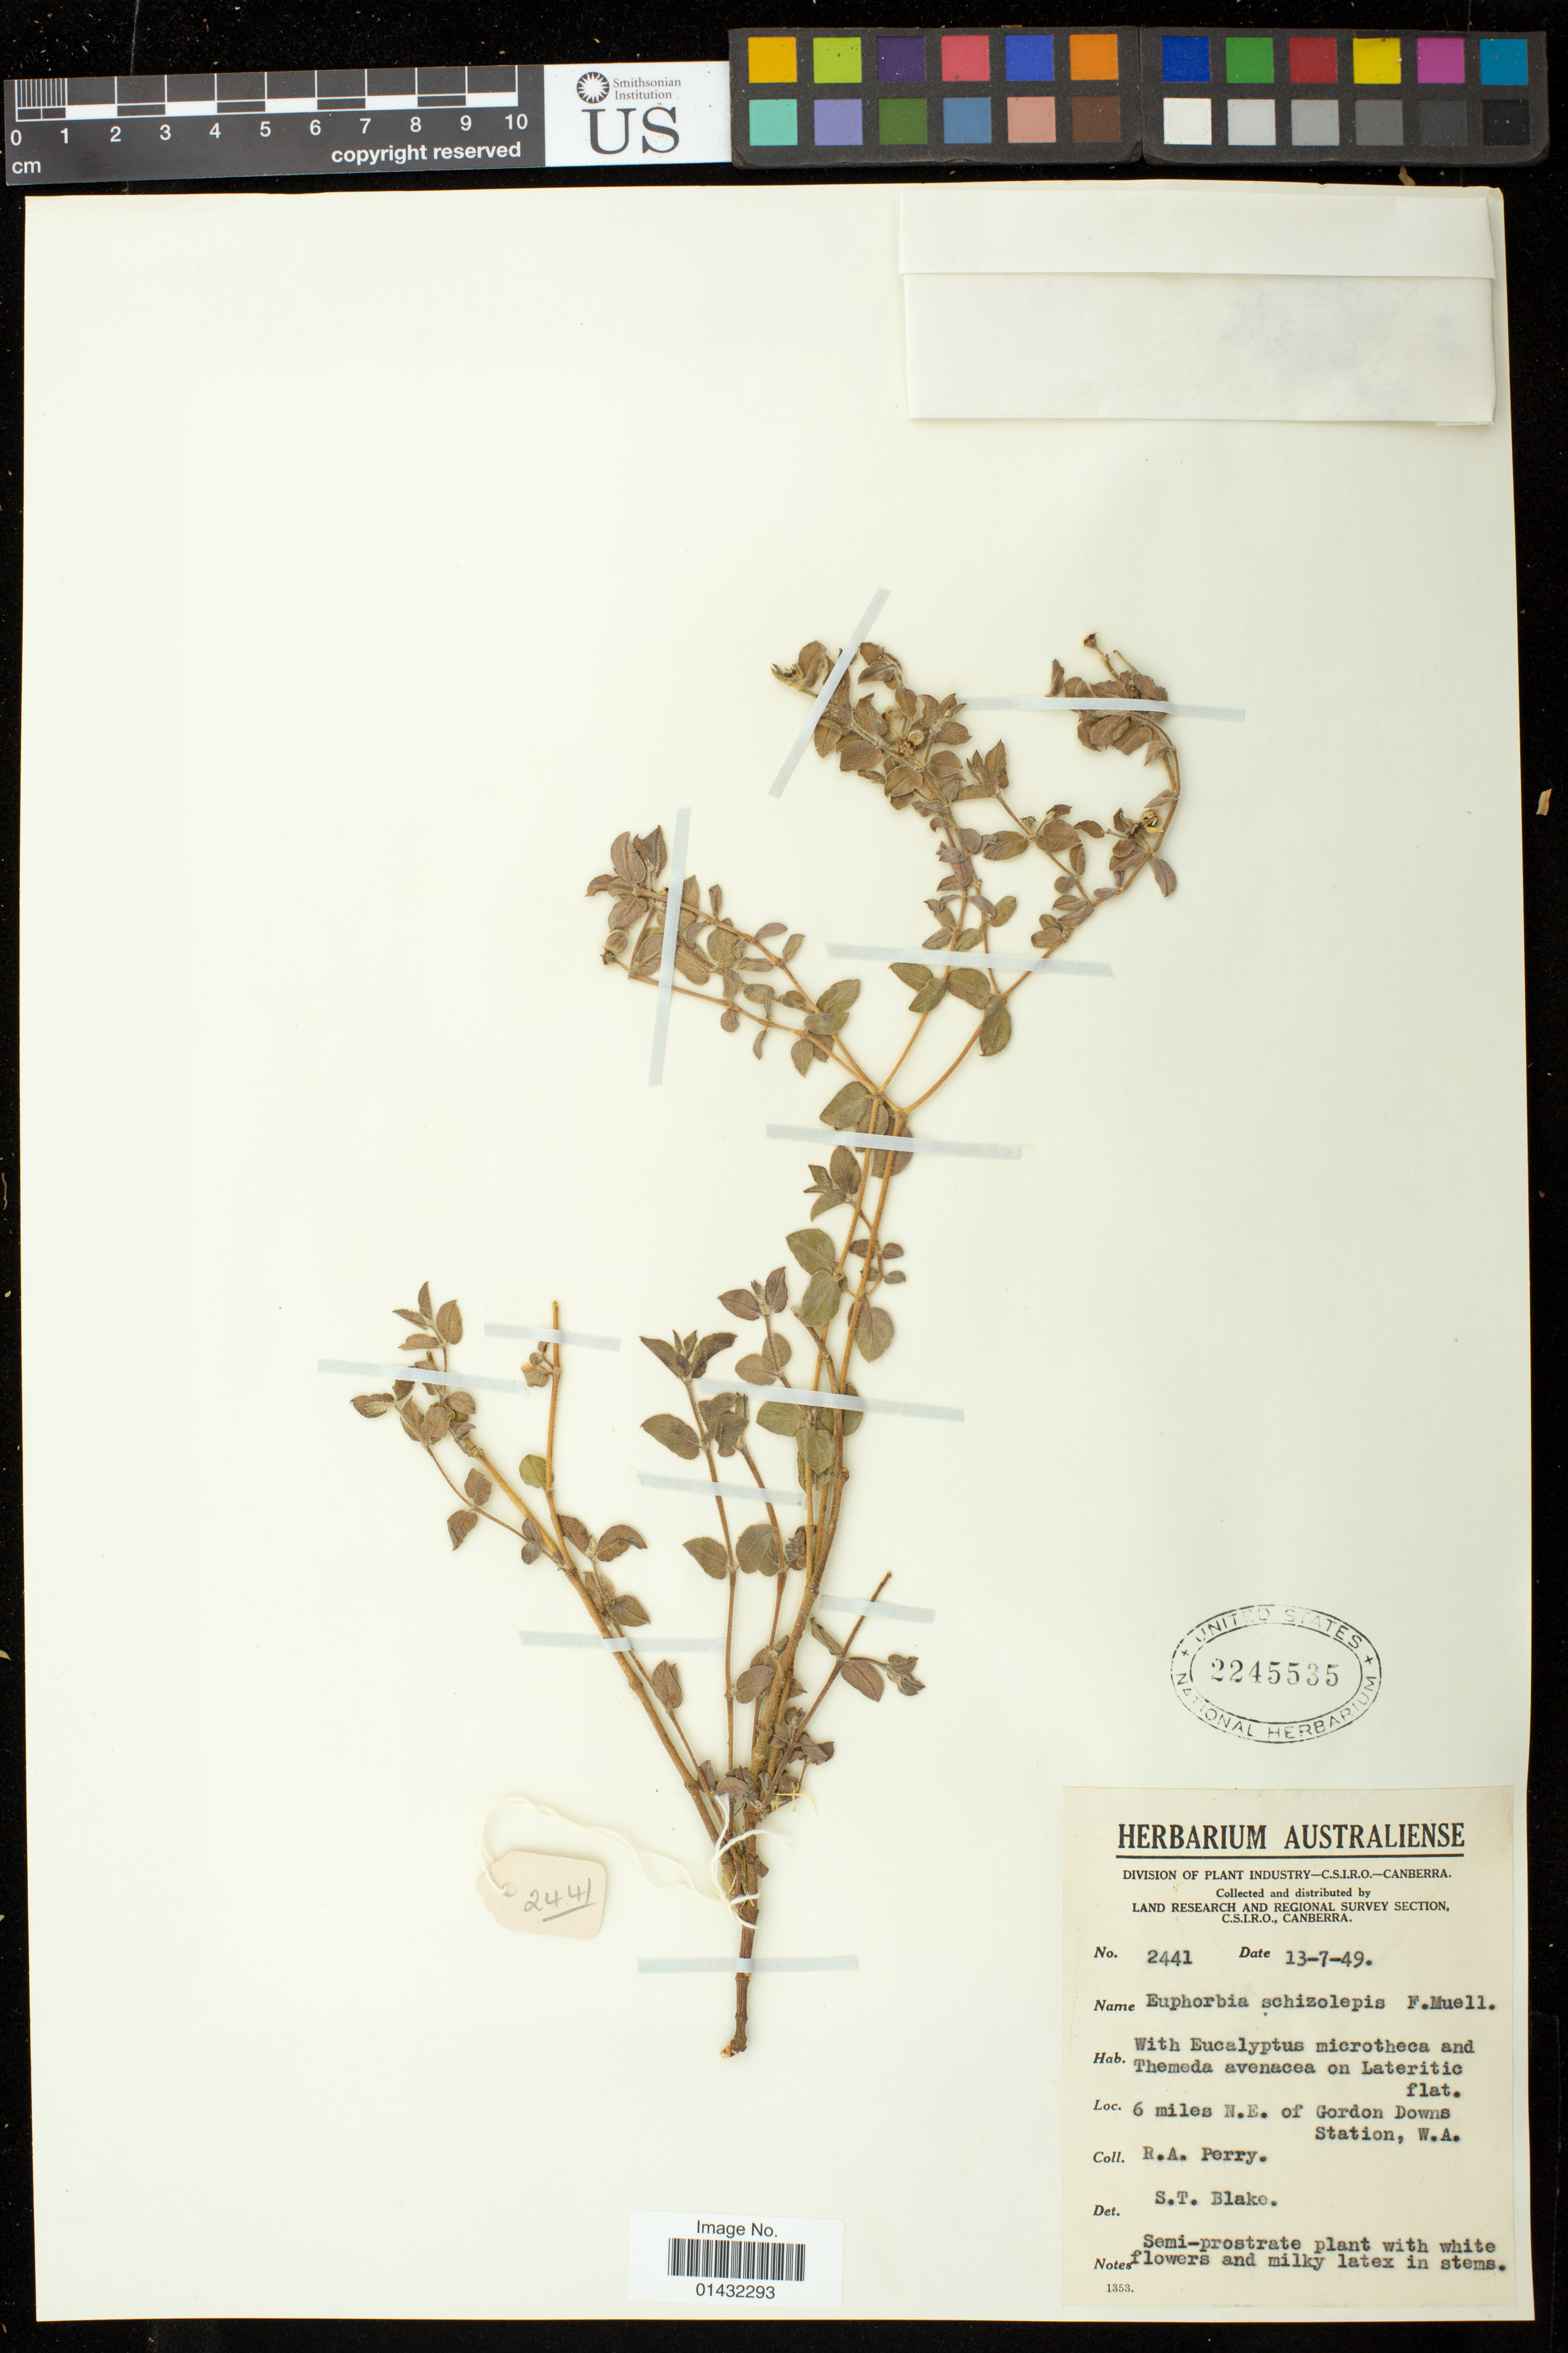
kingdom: Plantae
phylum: Tracheophyta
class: Magnoliopsida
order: Malpighiales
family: Euphorbiaceae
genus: Euphorbia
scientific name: Euphorbia schizolepis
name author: Boiss.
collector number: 2441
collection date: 1949-07-13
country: Australia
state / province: Western Australia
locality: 6 miles N.E. of Gordon Downs Station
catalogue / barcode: US 2245535